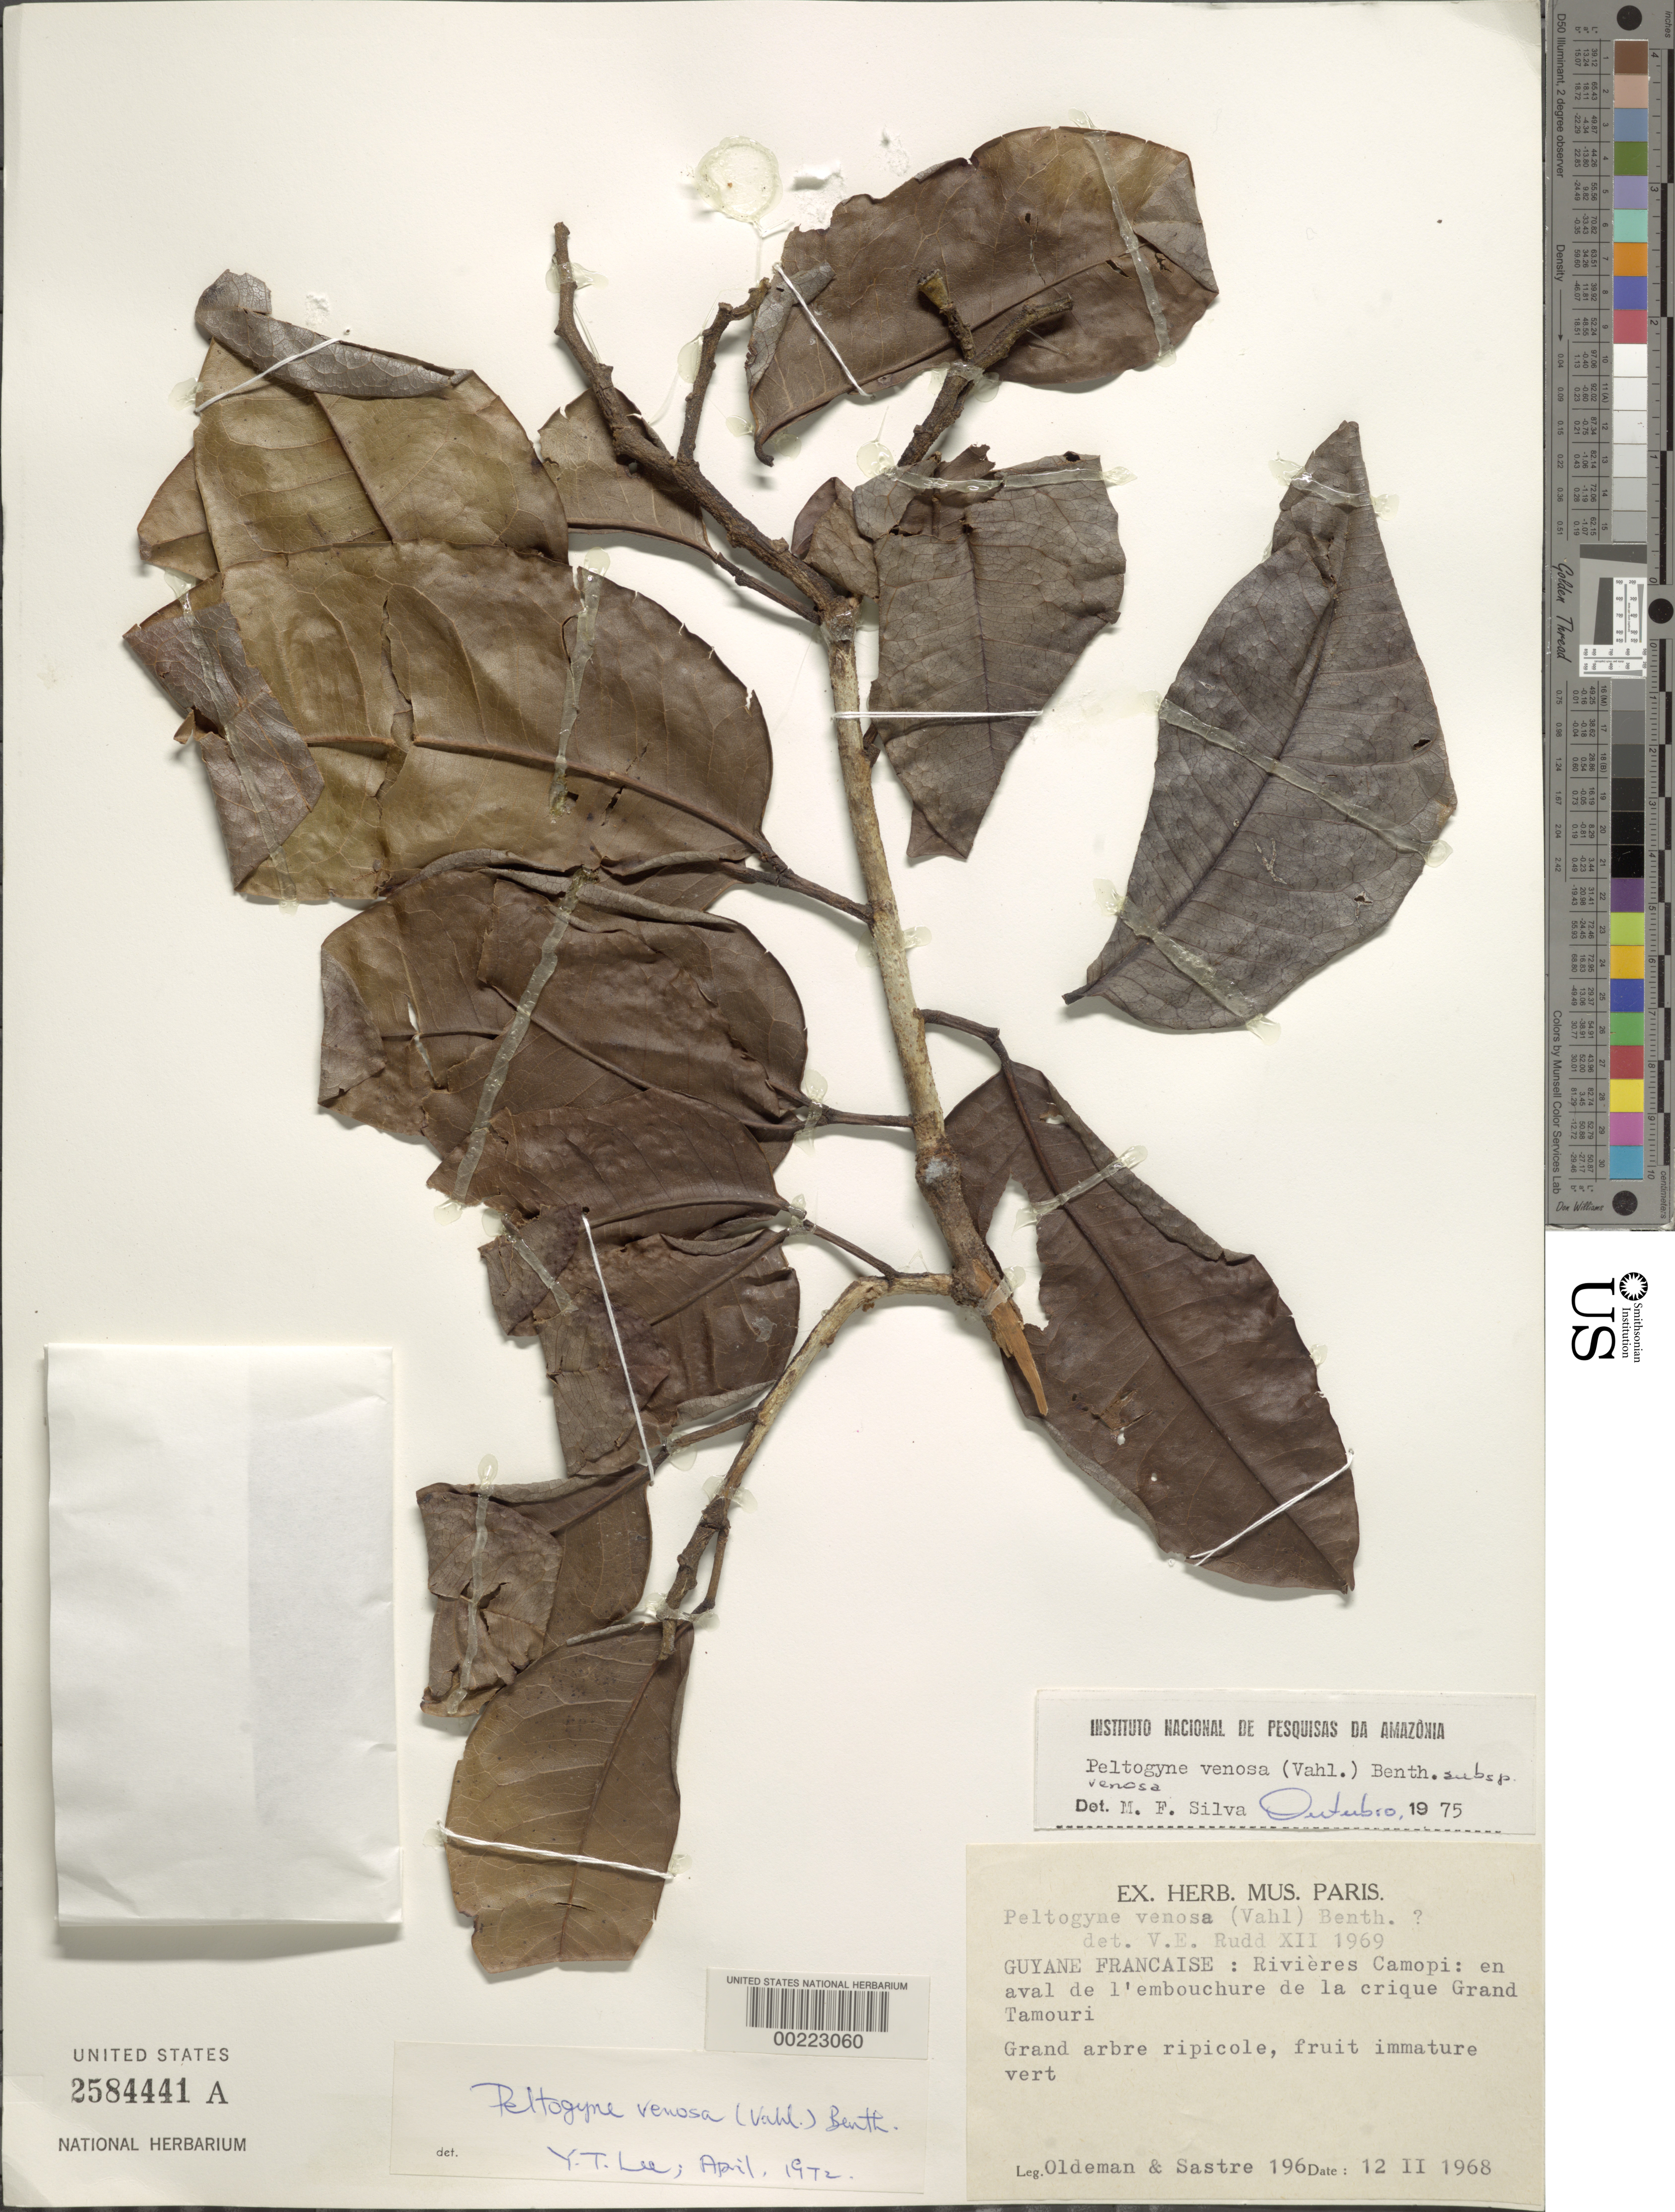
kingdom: Plantae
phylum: Tracheophyta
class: Magnoliopsida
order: Fabales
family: Fabaceae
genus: Peltogyne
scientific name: Peltogyne venosa subsp. venosa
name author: (Vahl) Benth.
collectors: R. Oldeman & C. H. L. Sastre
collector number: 196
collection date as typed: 12 Feb 1968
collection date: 1968-02-12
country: French Guiana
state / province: Cayenne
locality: Camopi river: downstream from the mouth of the grand tamouri cove. [former arrondissement of inini.]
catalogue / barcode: US 2584441A